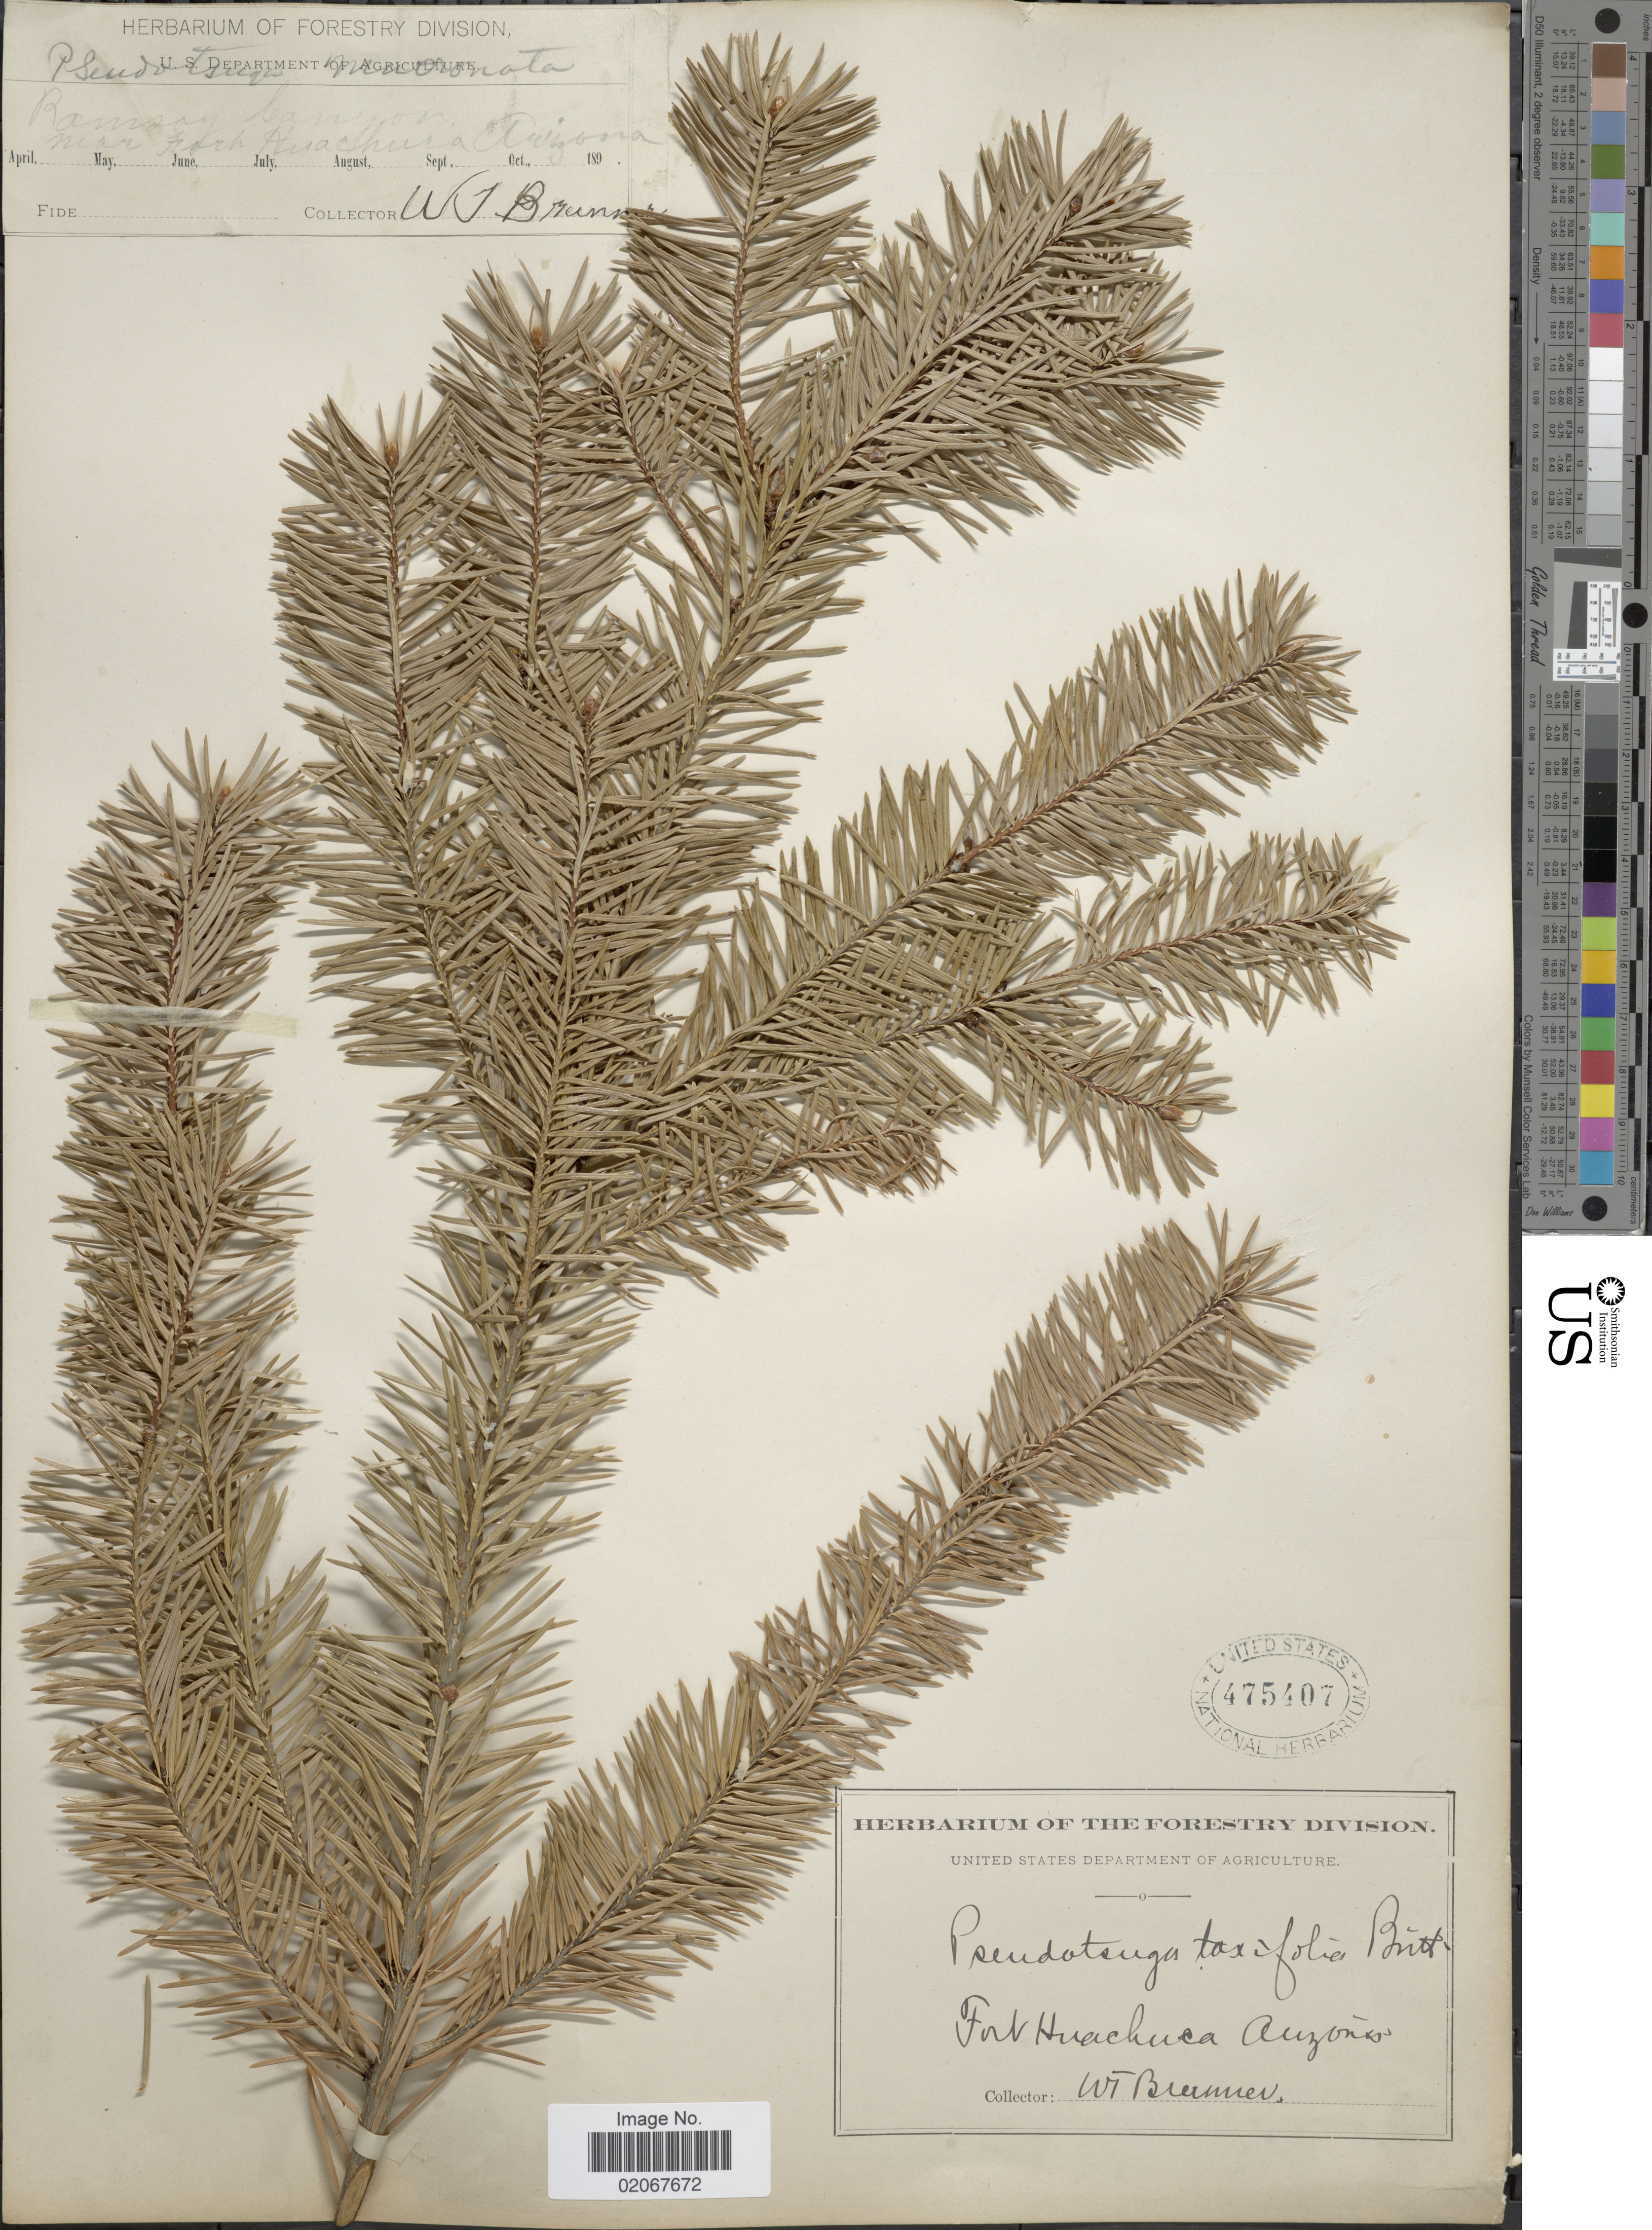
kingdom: Plantae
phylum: Tracheophyta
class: Pinopsida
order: Pinales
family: Pinaceae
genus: Pseudotsuga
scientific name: Pseudotsuga menziesii var. glauca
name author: (Beissn.) Franco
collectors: W. Brunner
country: United States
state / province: Arizona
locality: Forth Huachuca. Ramsay Canyon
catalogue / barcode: US 475407